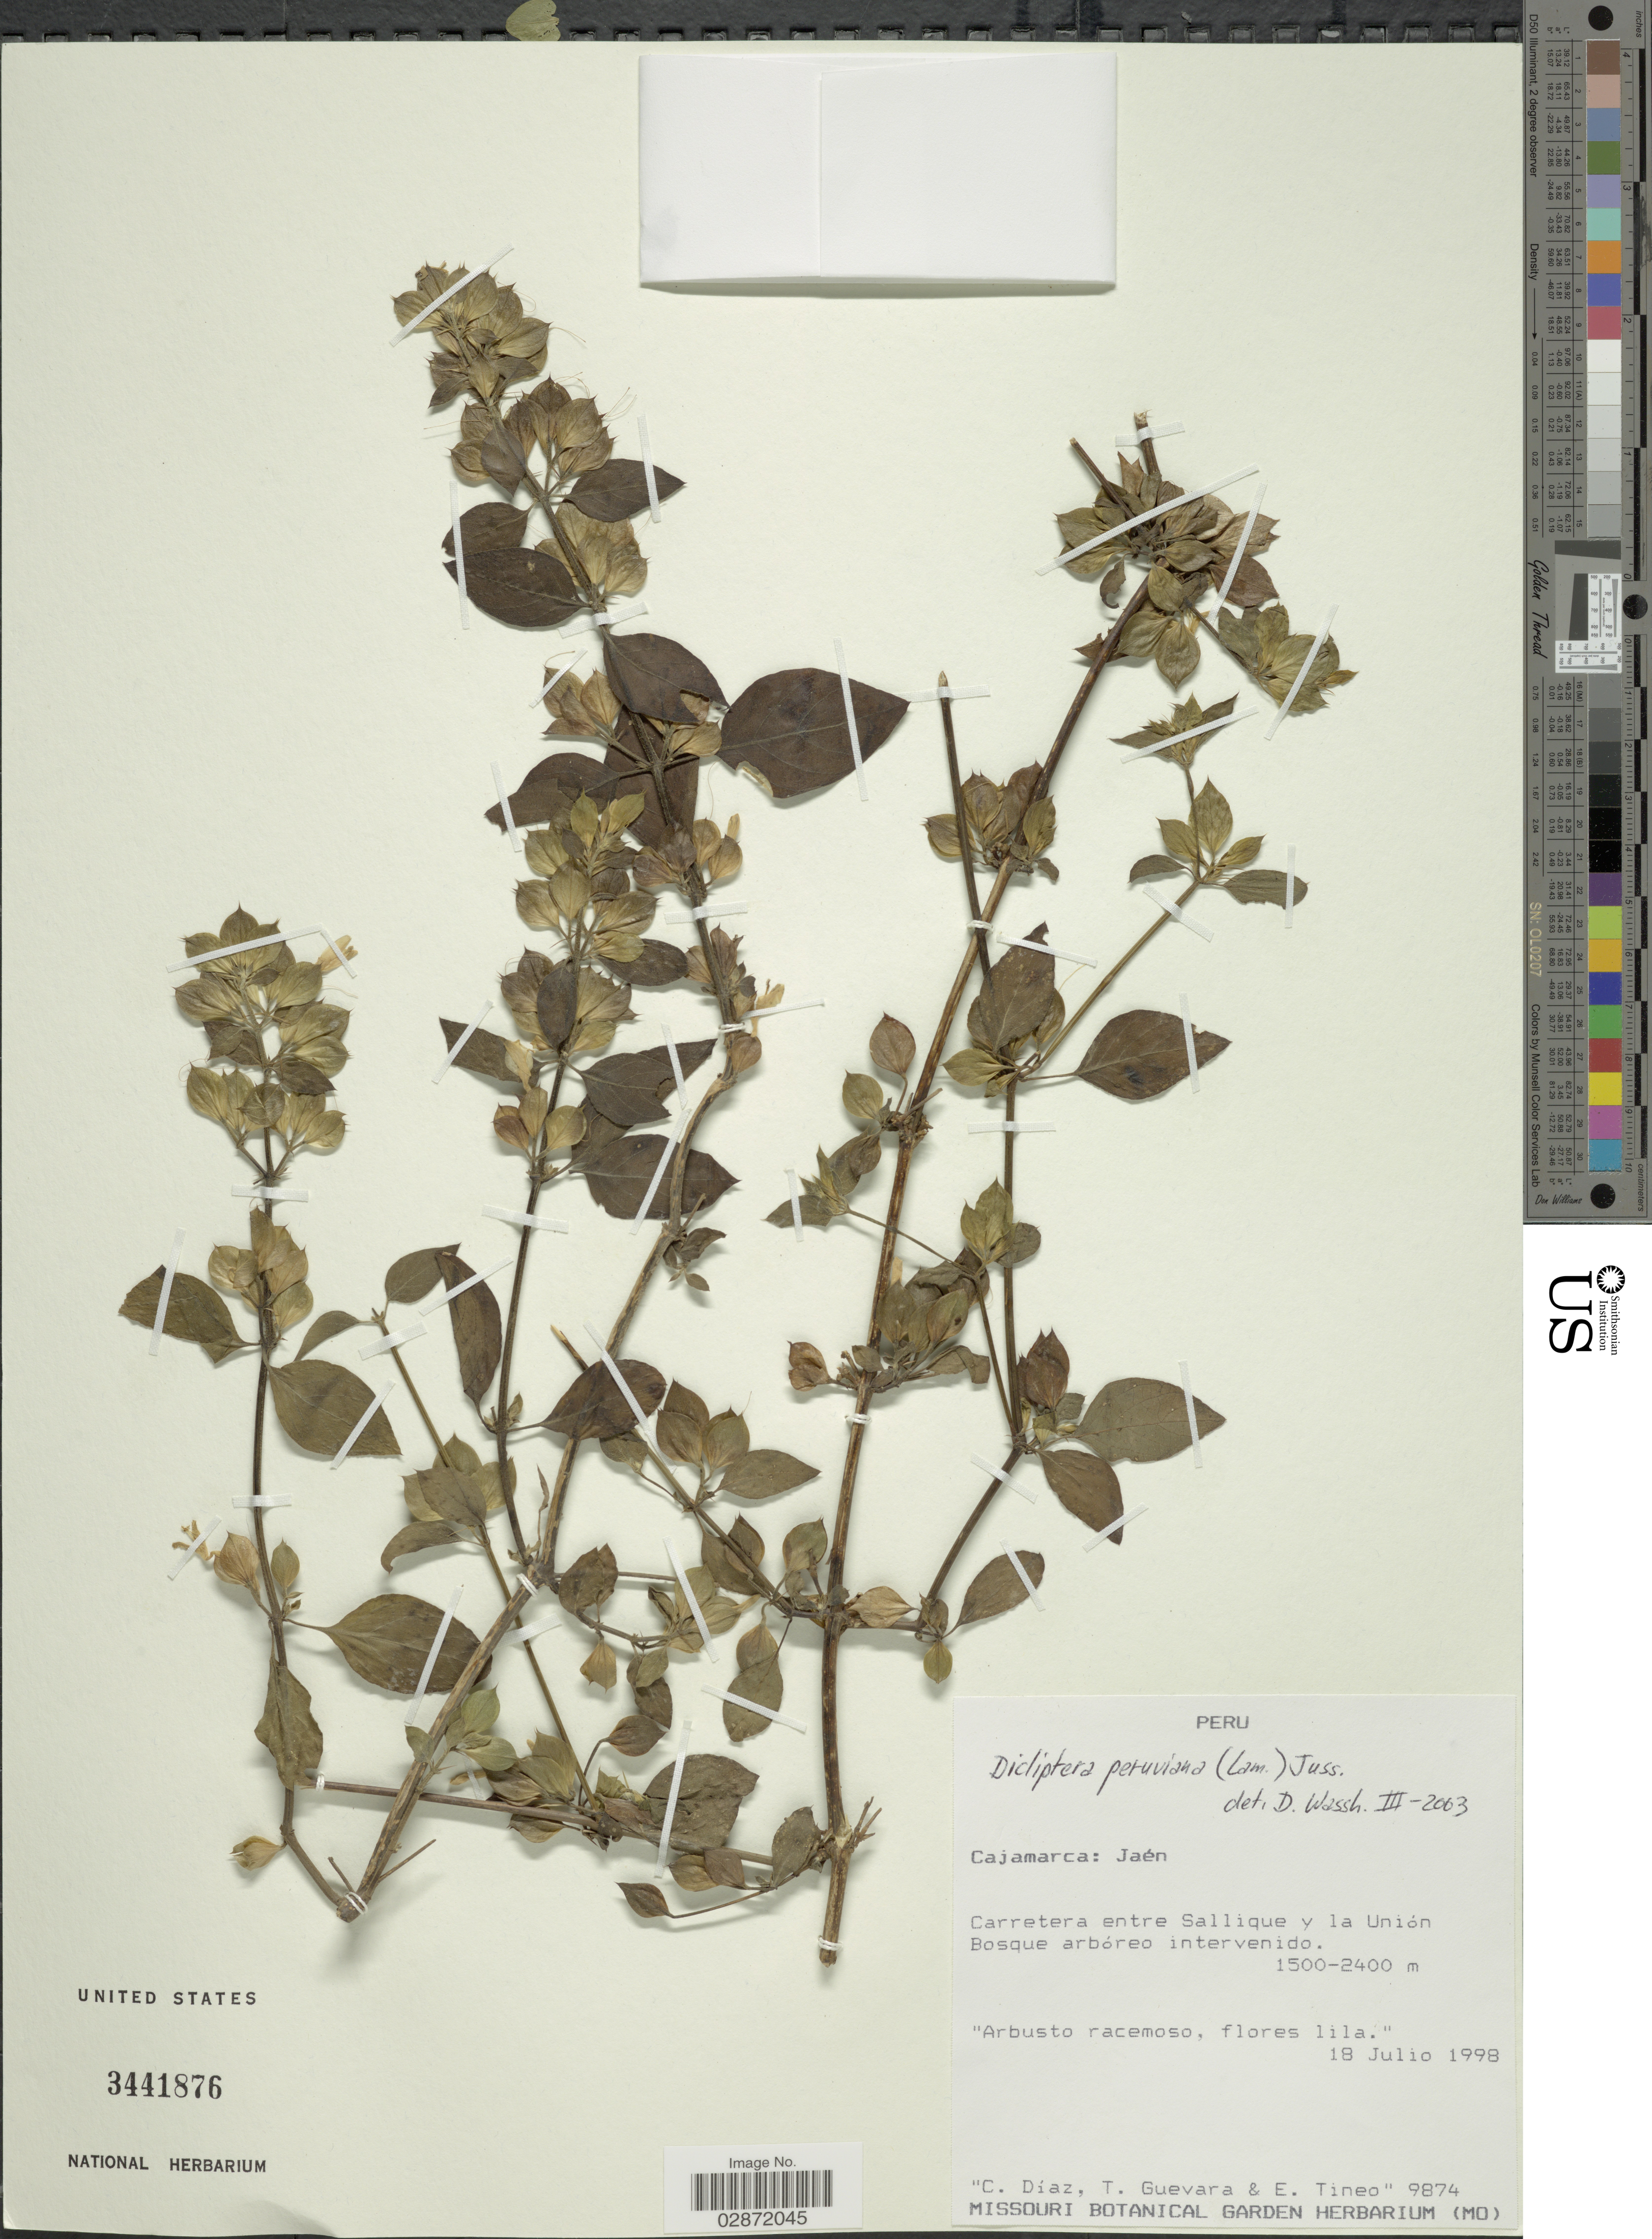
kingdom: Plantae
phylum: Tracheophyta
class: Magnoliopsida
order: Lamiales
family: Acanthaceae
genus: Dicliptera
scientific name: Dicliptera peruviana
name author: (Ruiz & Pav.) Juss.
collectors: C. Díaz, T. Guevara & E. Tineo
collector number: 9874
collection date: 1998-07-18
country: Peru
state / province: Cajamarca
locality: Jaén. Carretera entre Sallique y la Unión.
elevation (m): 1500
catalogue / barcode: US 3441876